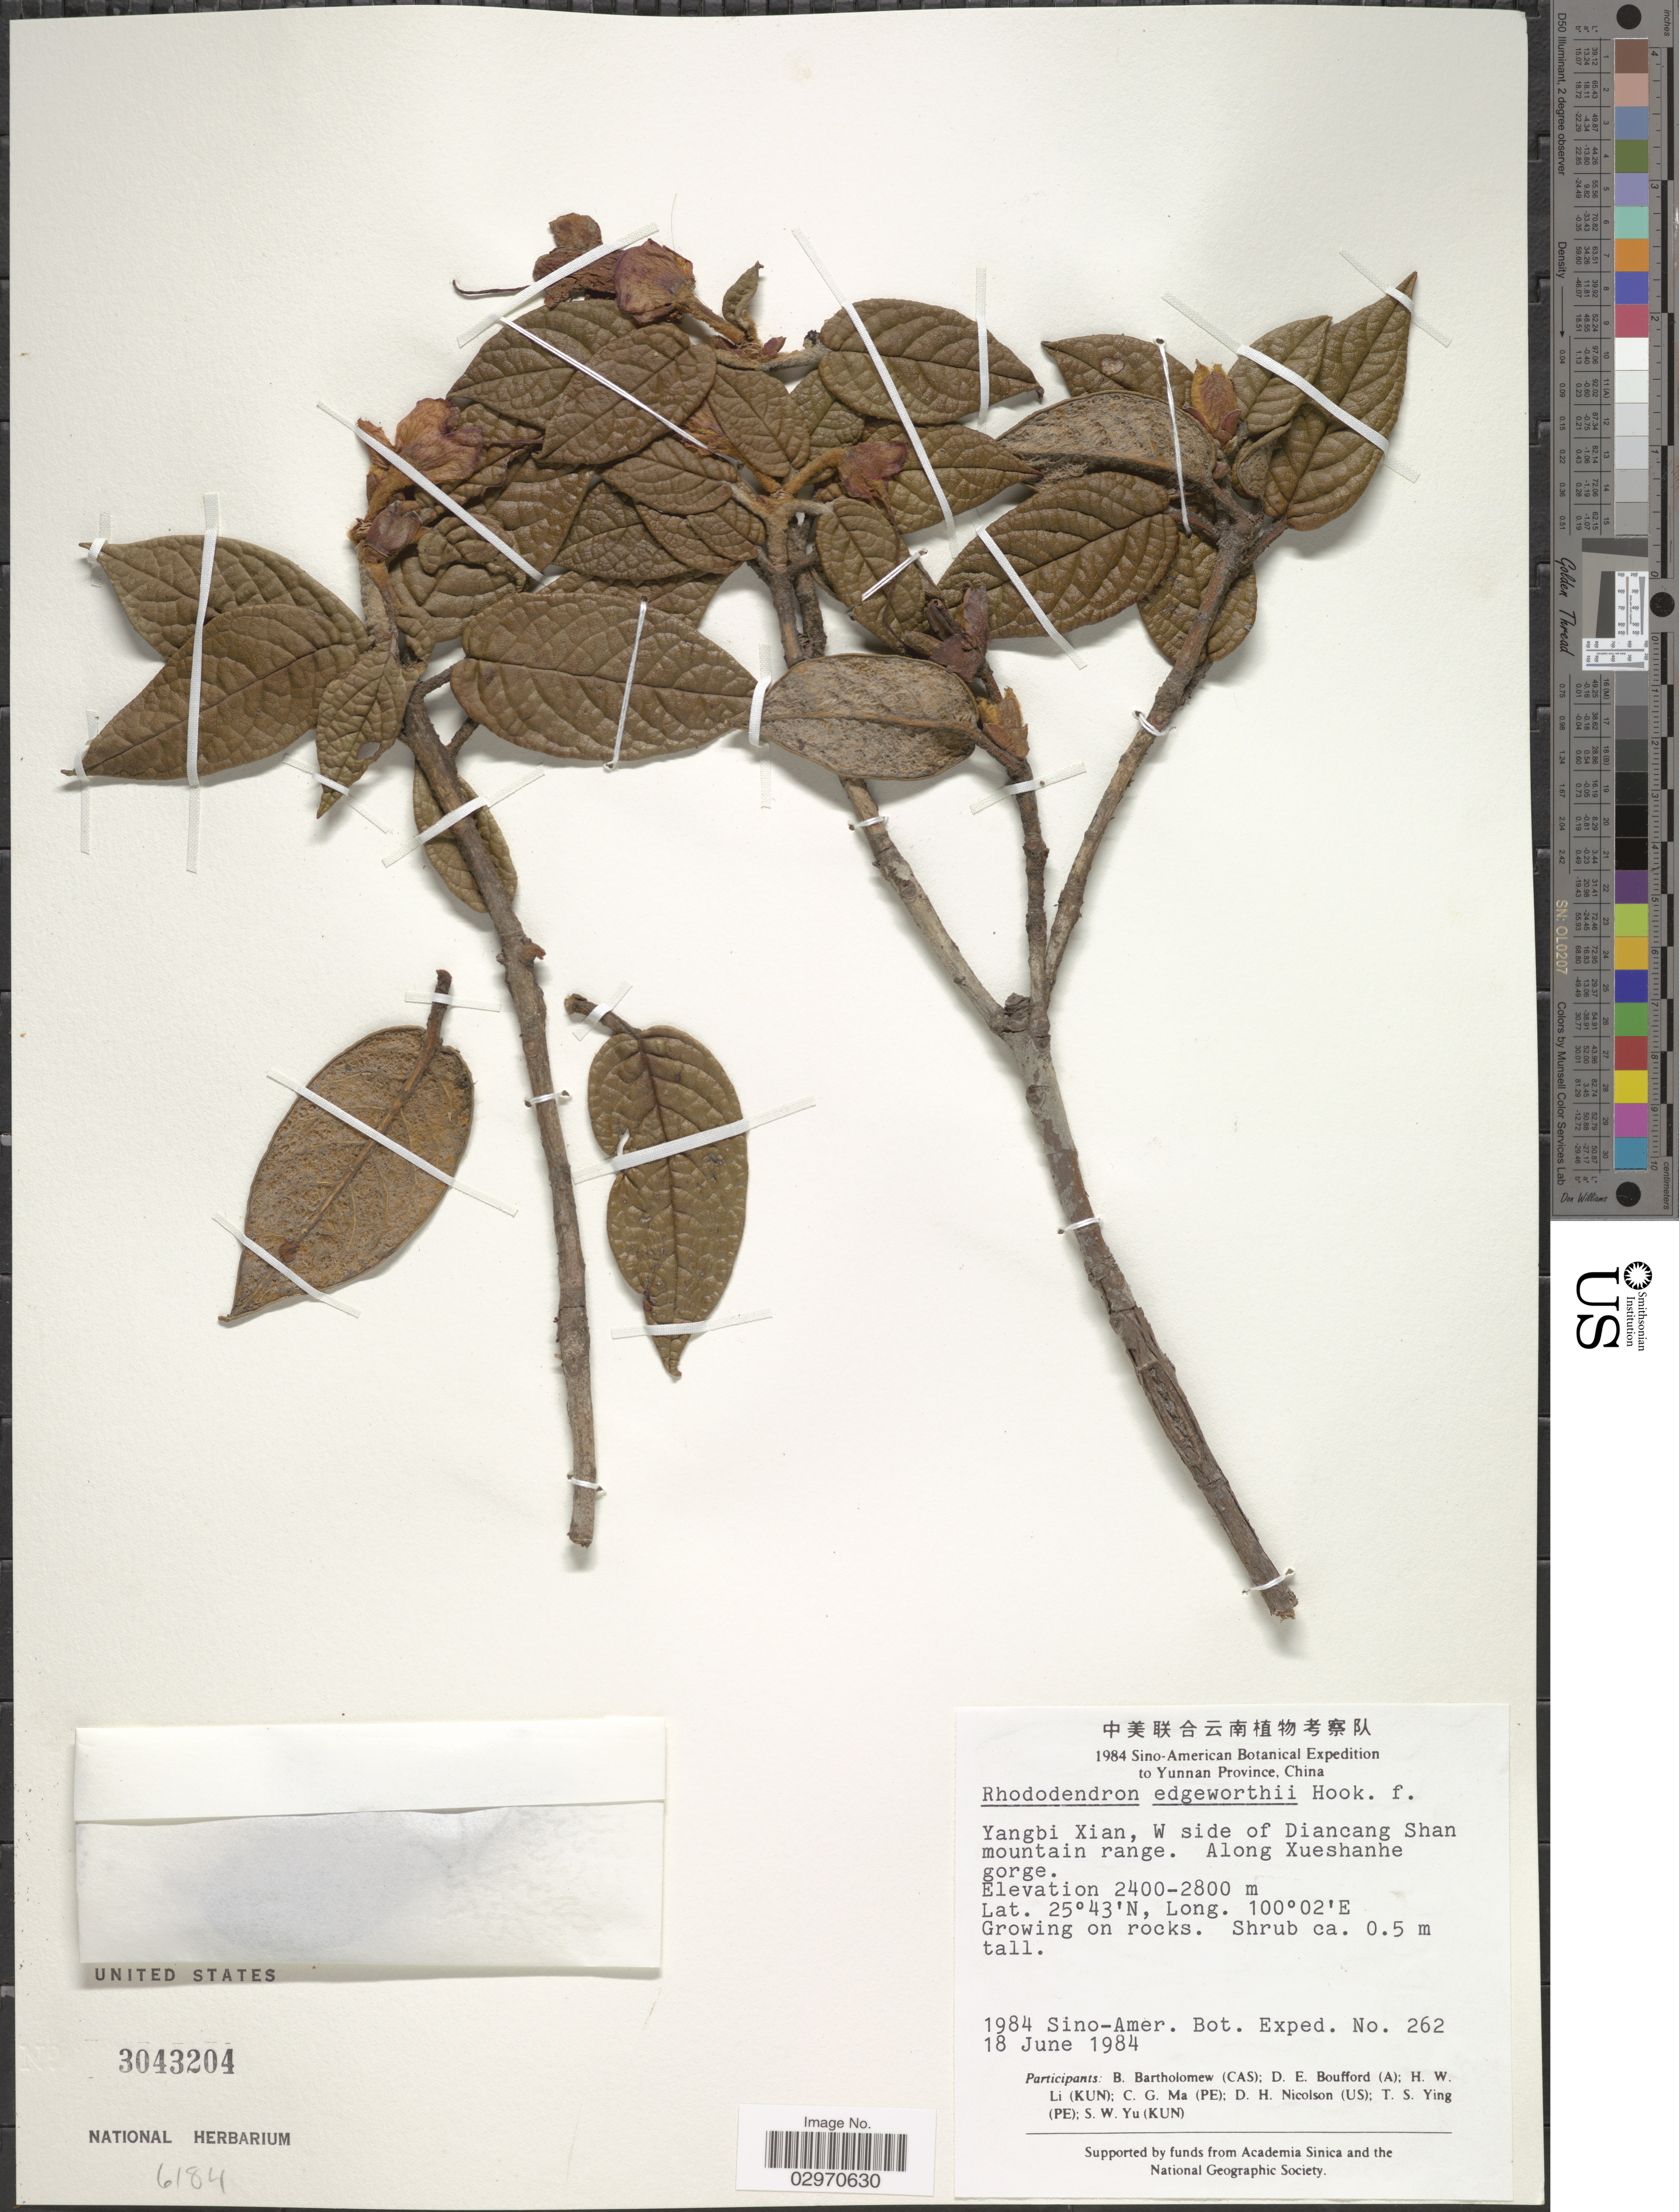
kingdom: Plantae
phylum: Tracheophyta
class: Magnoliopsida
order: Ericales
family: Ericaceae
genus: Rhododendron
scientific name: Rhododendron edgeworthii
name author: Hook.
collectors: Sino-Amer. Bot. Exped. 1984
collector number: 262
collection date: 1984-06-18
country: China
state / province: Yunnan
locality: Yangbi Xian, W side of Diancang Shan mountain range. Along Xueshanhe gorge.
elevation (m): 2400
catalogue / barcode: US 3043204